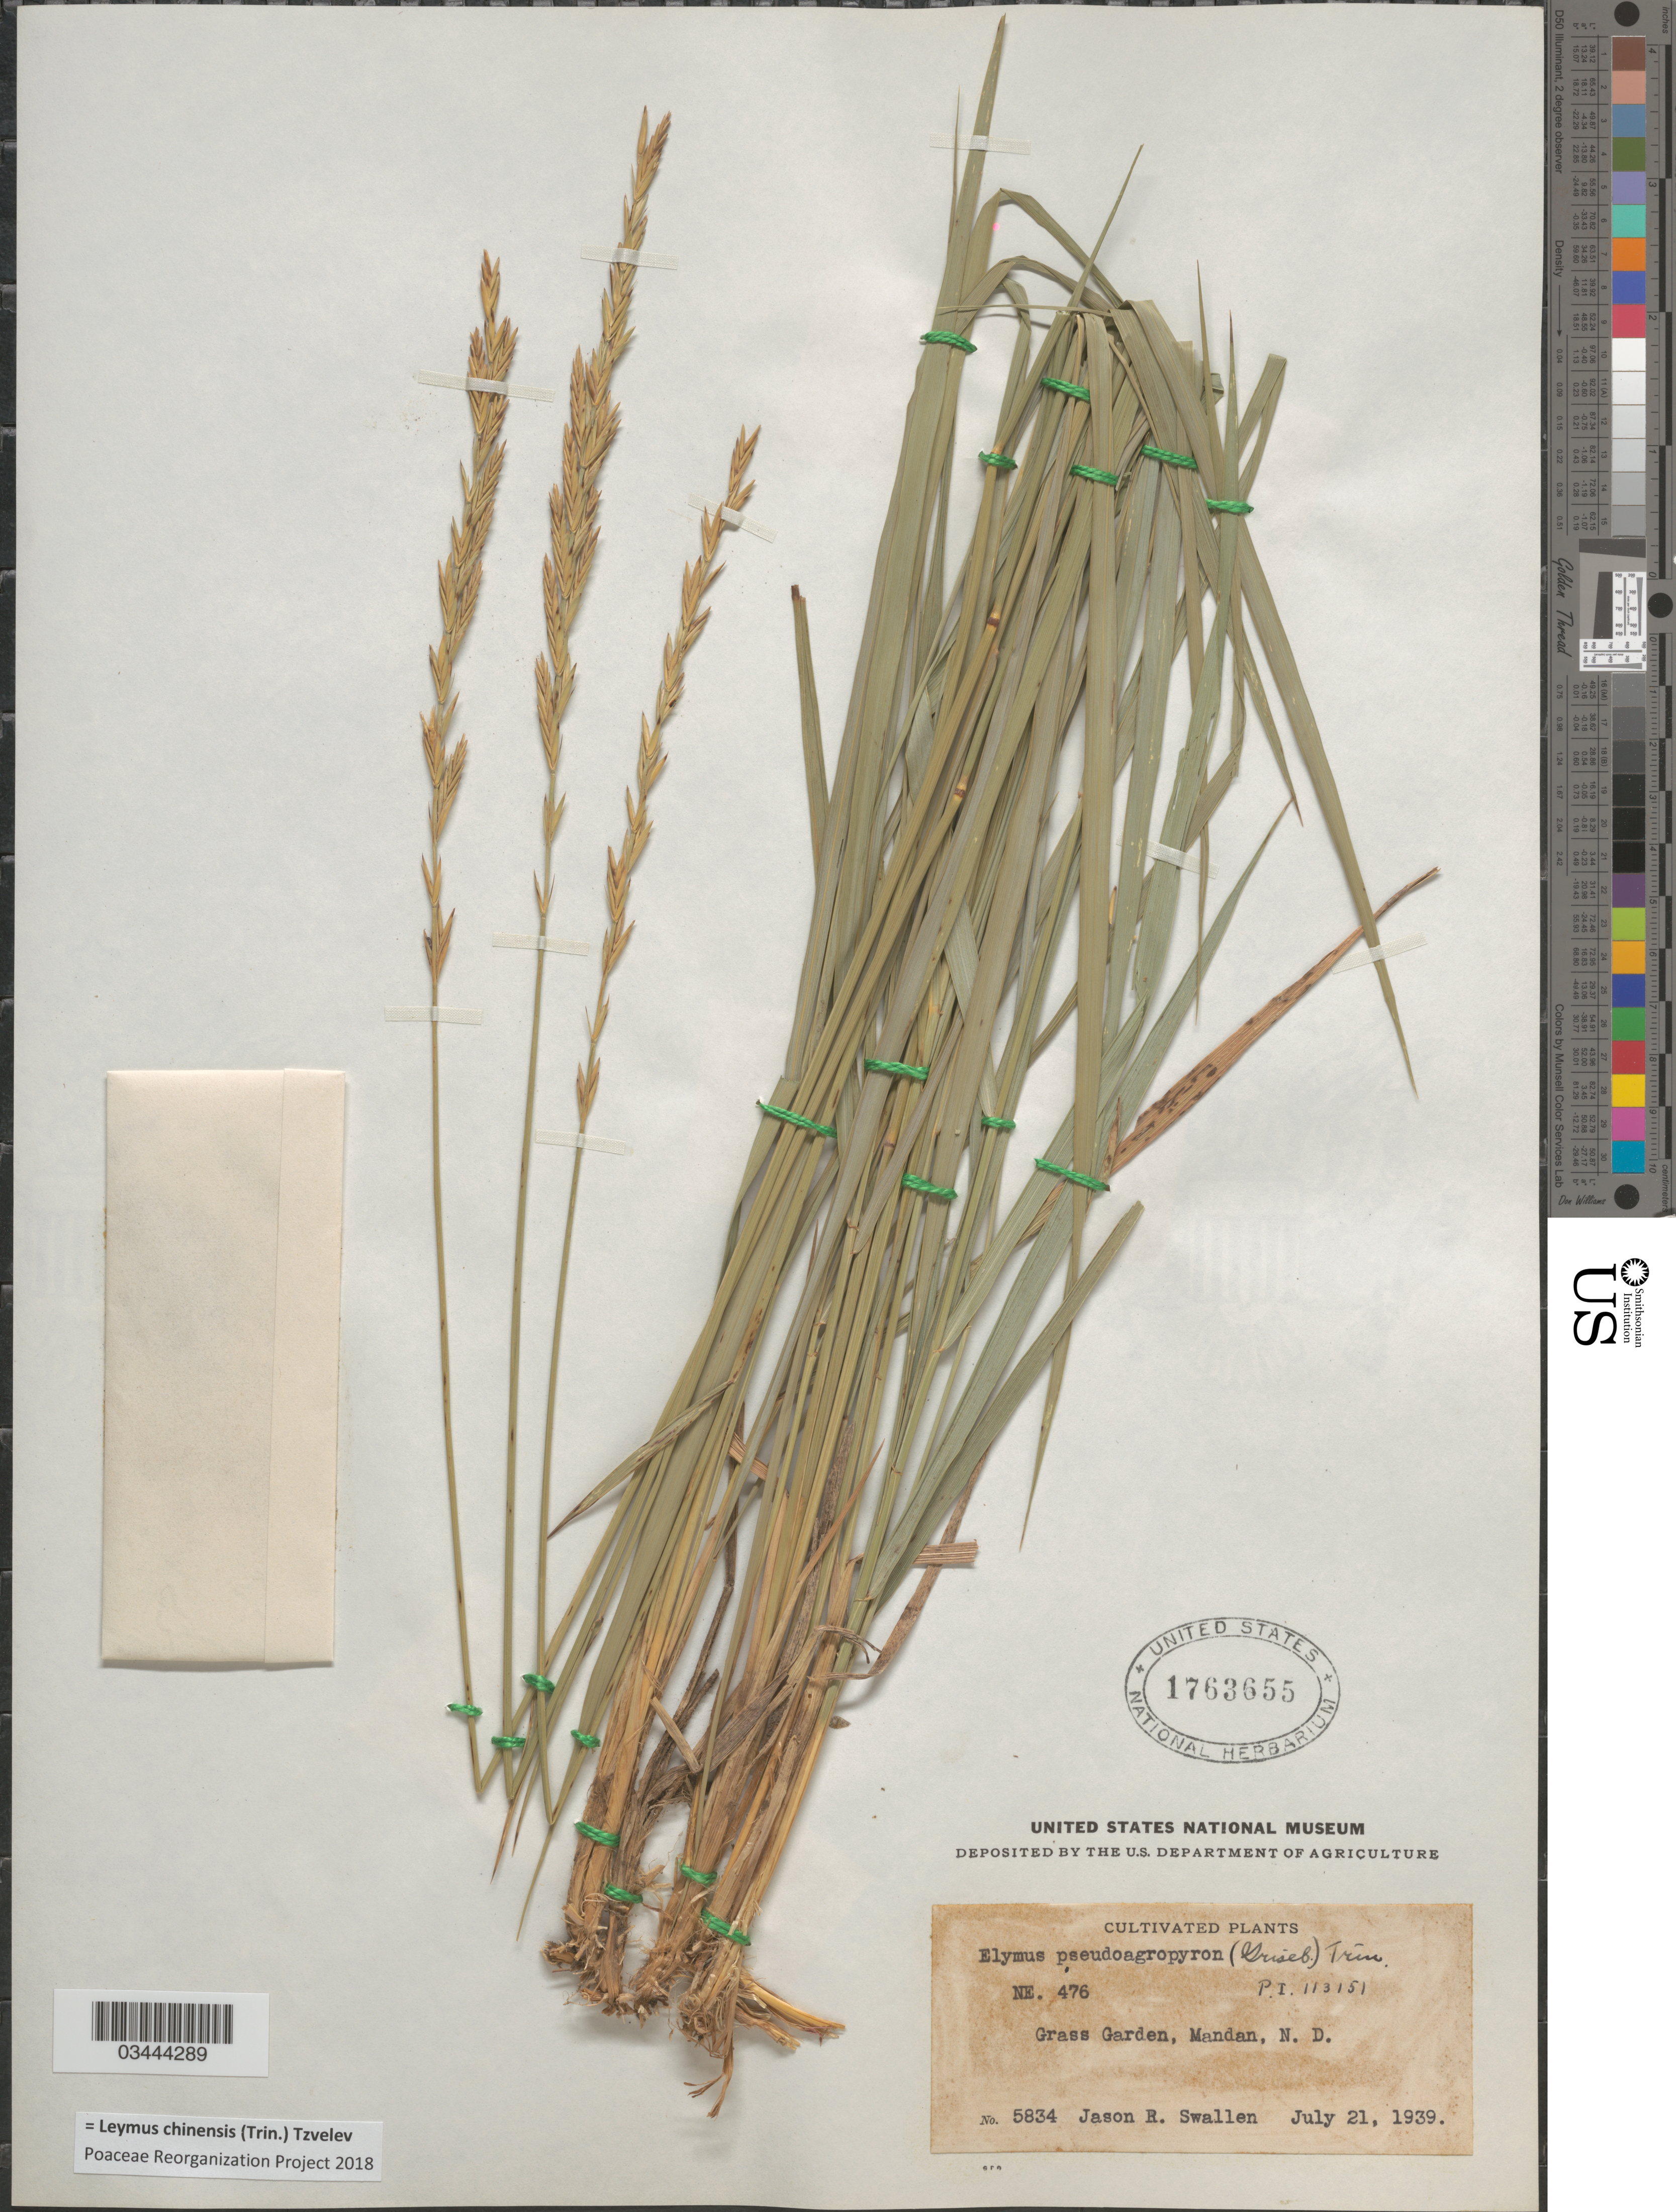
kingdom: Plantae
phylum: Tracheophyta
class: Liliopsida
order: Poales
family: Poaceae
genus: Leymus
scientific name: Leymus chinensis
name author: (Trin.) Tzvelev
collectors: J. R. Swallen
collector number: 5834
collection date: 1939-07-21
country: United States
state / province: North Dakota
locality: Grass Garden, Mandan.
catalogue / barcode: US 1763655